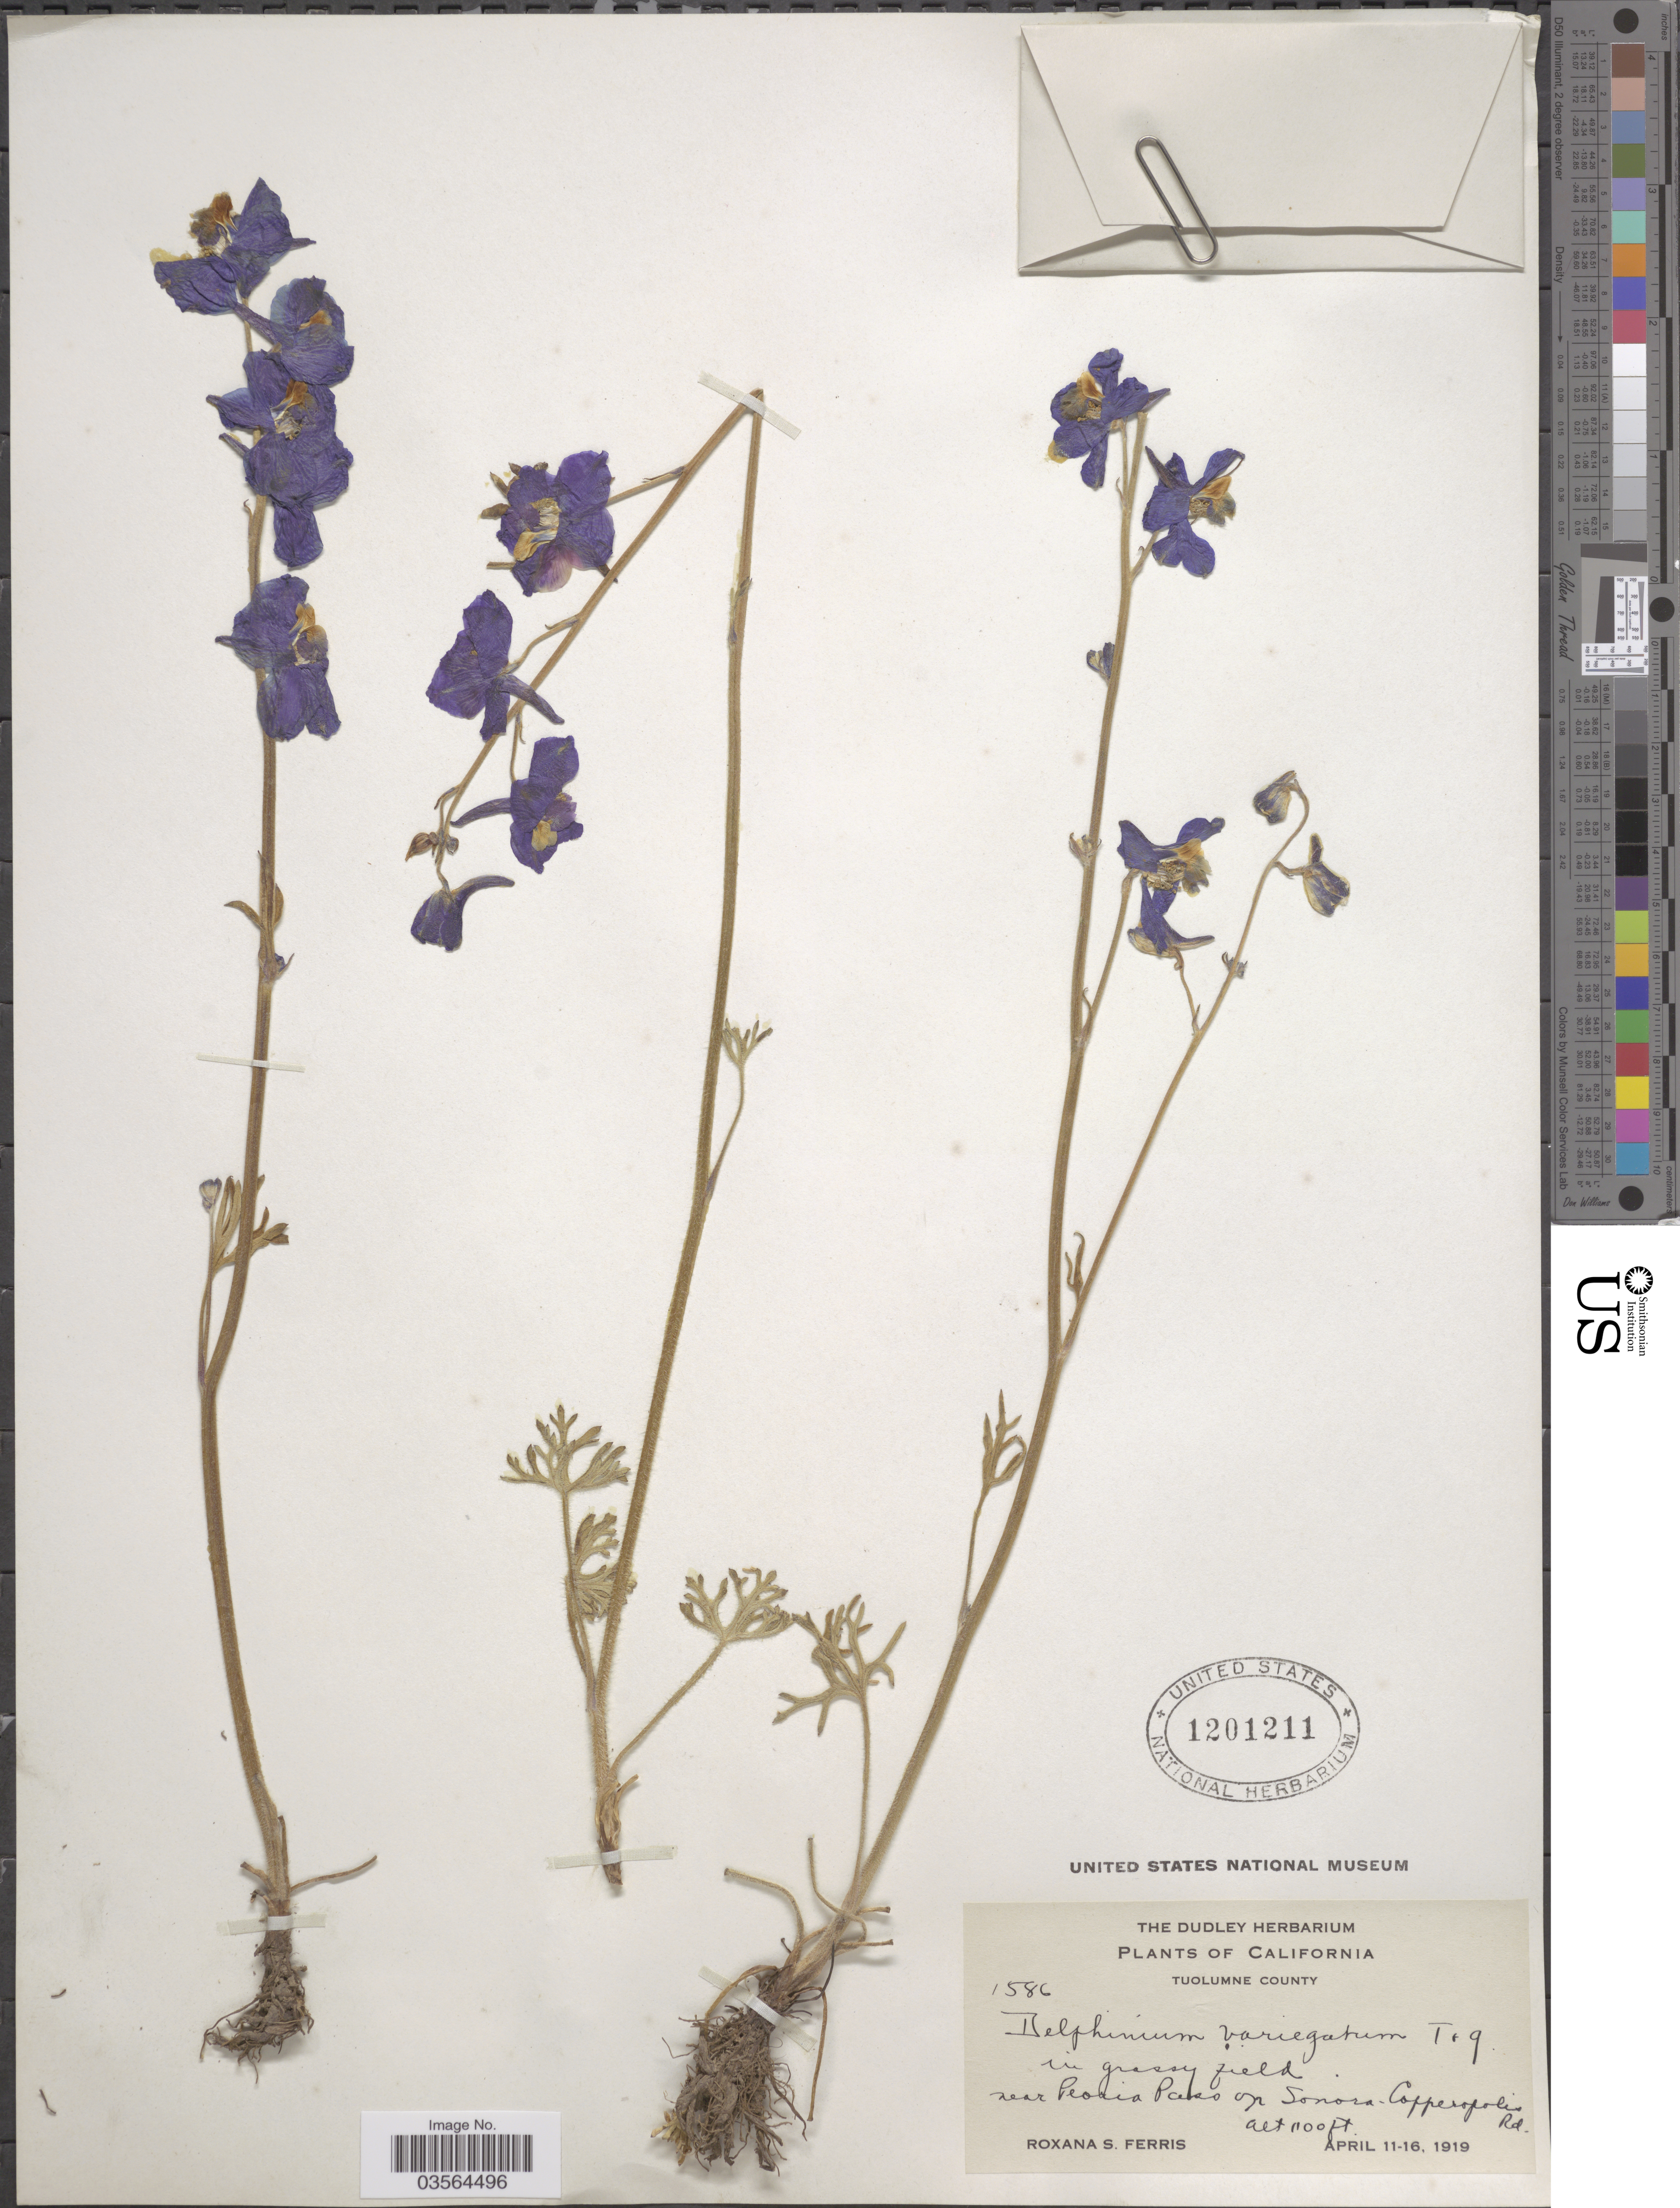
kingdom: Plantae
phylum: Tracheophyta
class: Magnoliopsida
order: Ranunculales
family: Ranunculaceae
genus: Delphinium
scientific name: Delphinium variegatum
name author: Torr. & A. Gray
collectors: R. S. Ferris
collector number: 1586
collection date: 1919-04-11/1919-04-16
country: United States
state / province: California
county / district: Tuolumne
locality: Tuolumne County. Near Peoria Pass on Sonora-Copperopolis Rd.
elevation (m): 335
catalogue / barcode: US 1201211